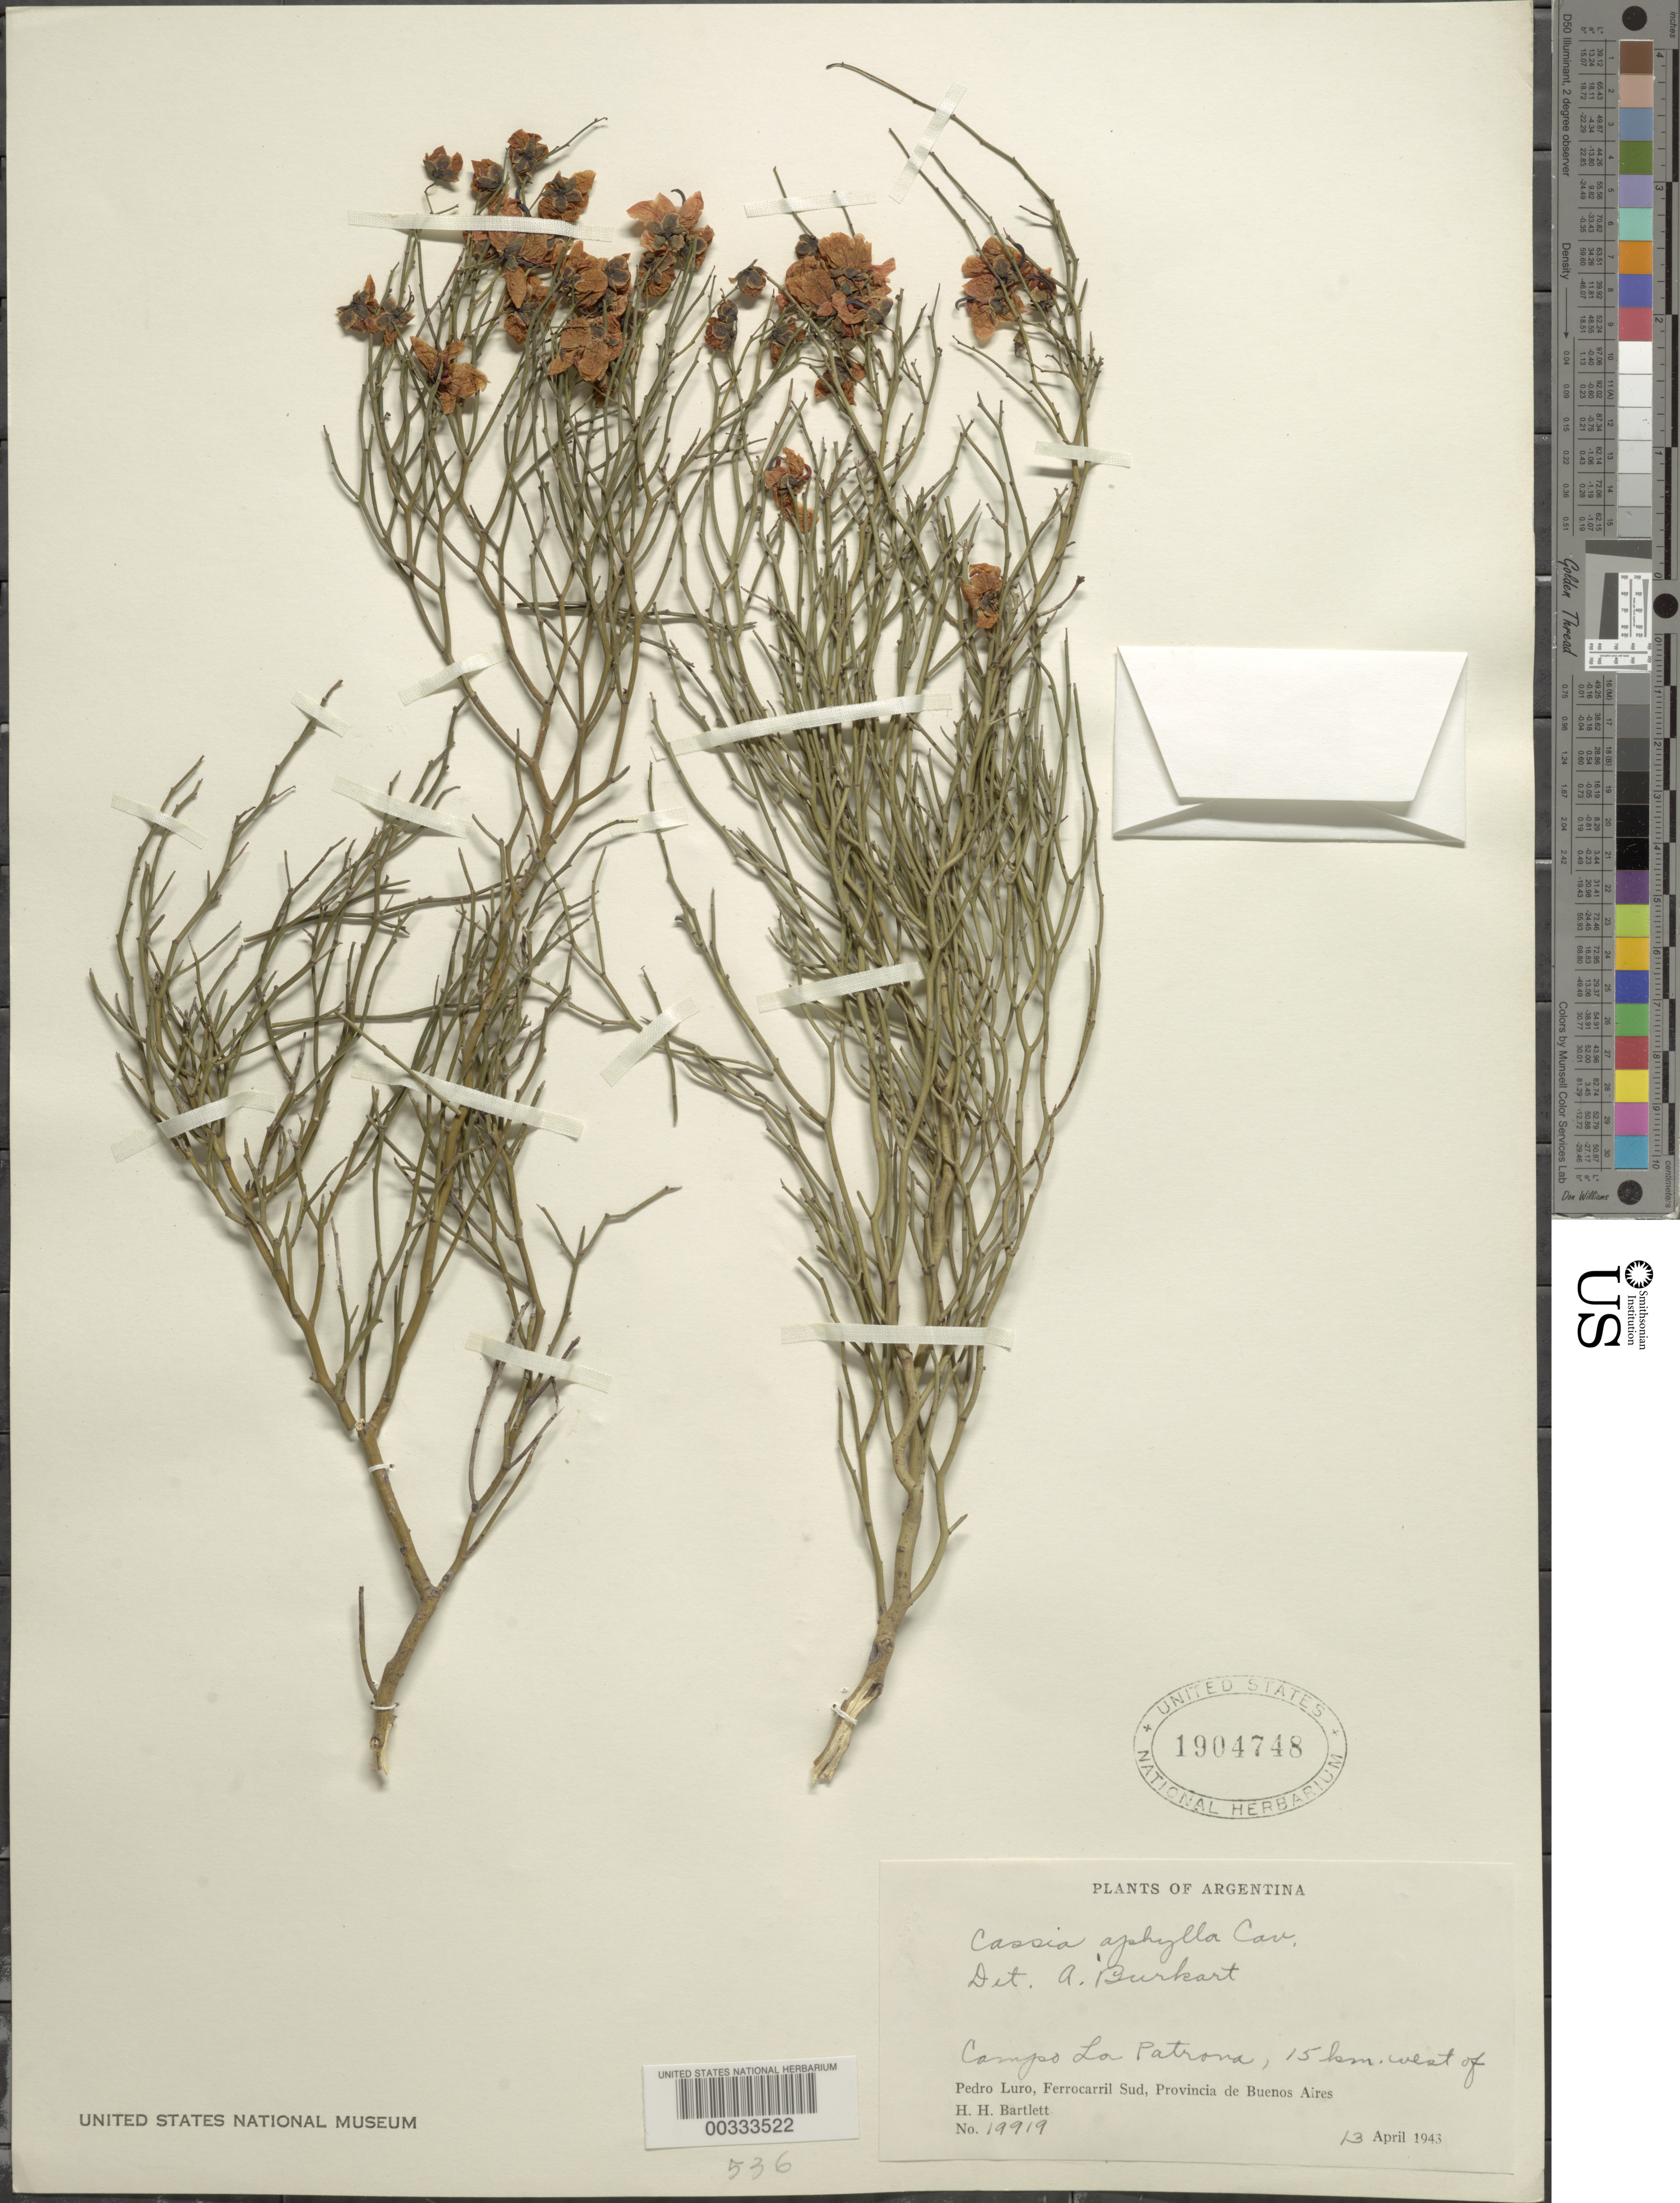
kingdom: Plantae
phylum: Tracheophyta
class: Magnoliopsida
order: Fabales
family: Fabaceae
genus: Senna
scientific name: Senna aphylla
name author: (Cav.) H.S. Irwin & Barneby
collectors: H. H. Bartlett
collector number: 19919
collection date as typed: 13 Apr 1943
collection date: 1943-04-13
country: Argentina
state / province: Buenos Aires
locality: Campo la Patrona, 15 km W of Pedro Luro, Ferrocarril sud.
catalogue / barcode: US 1904748